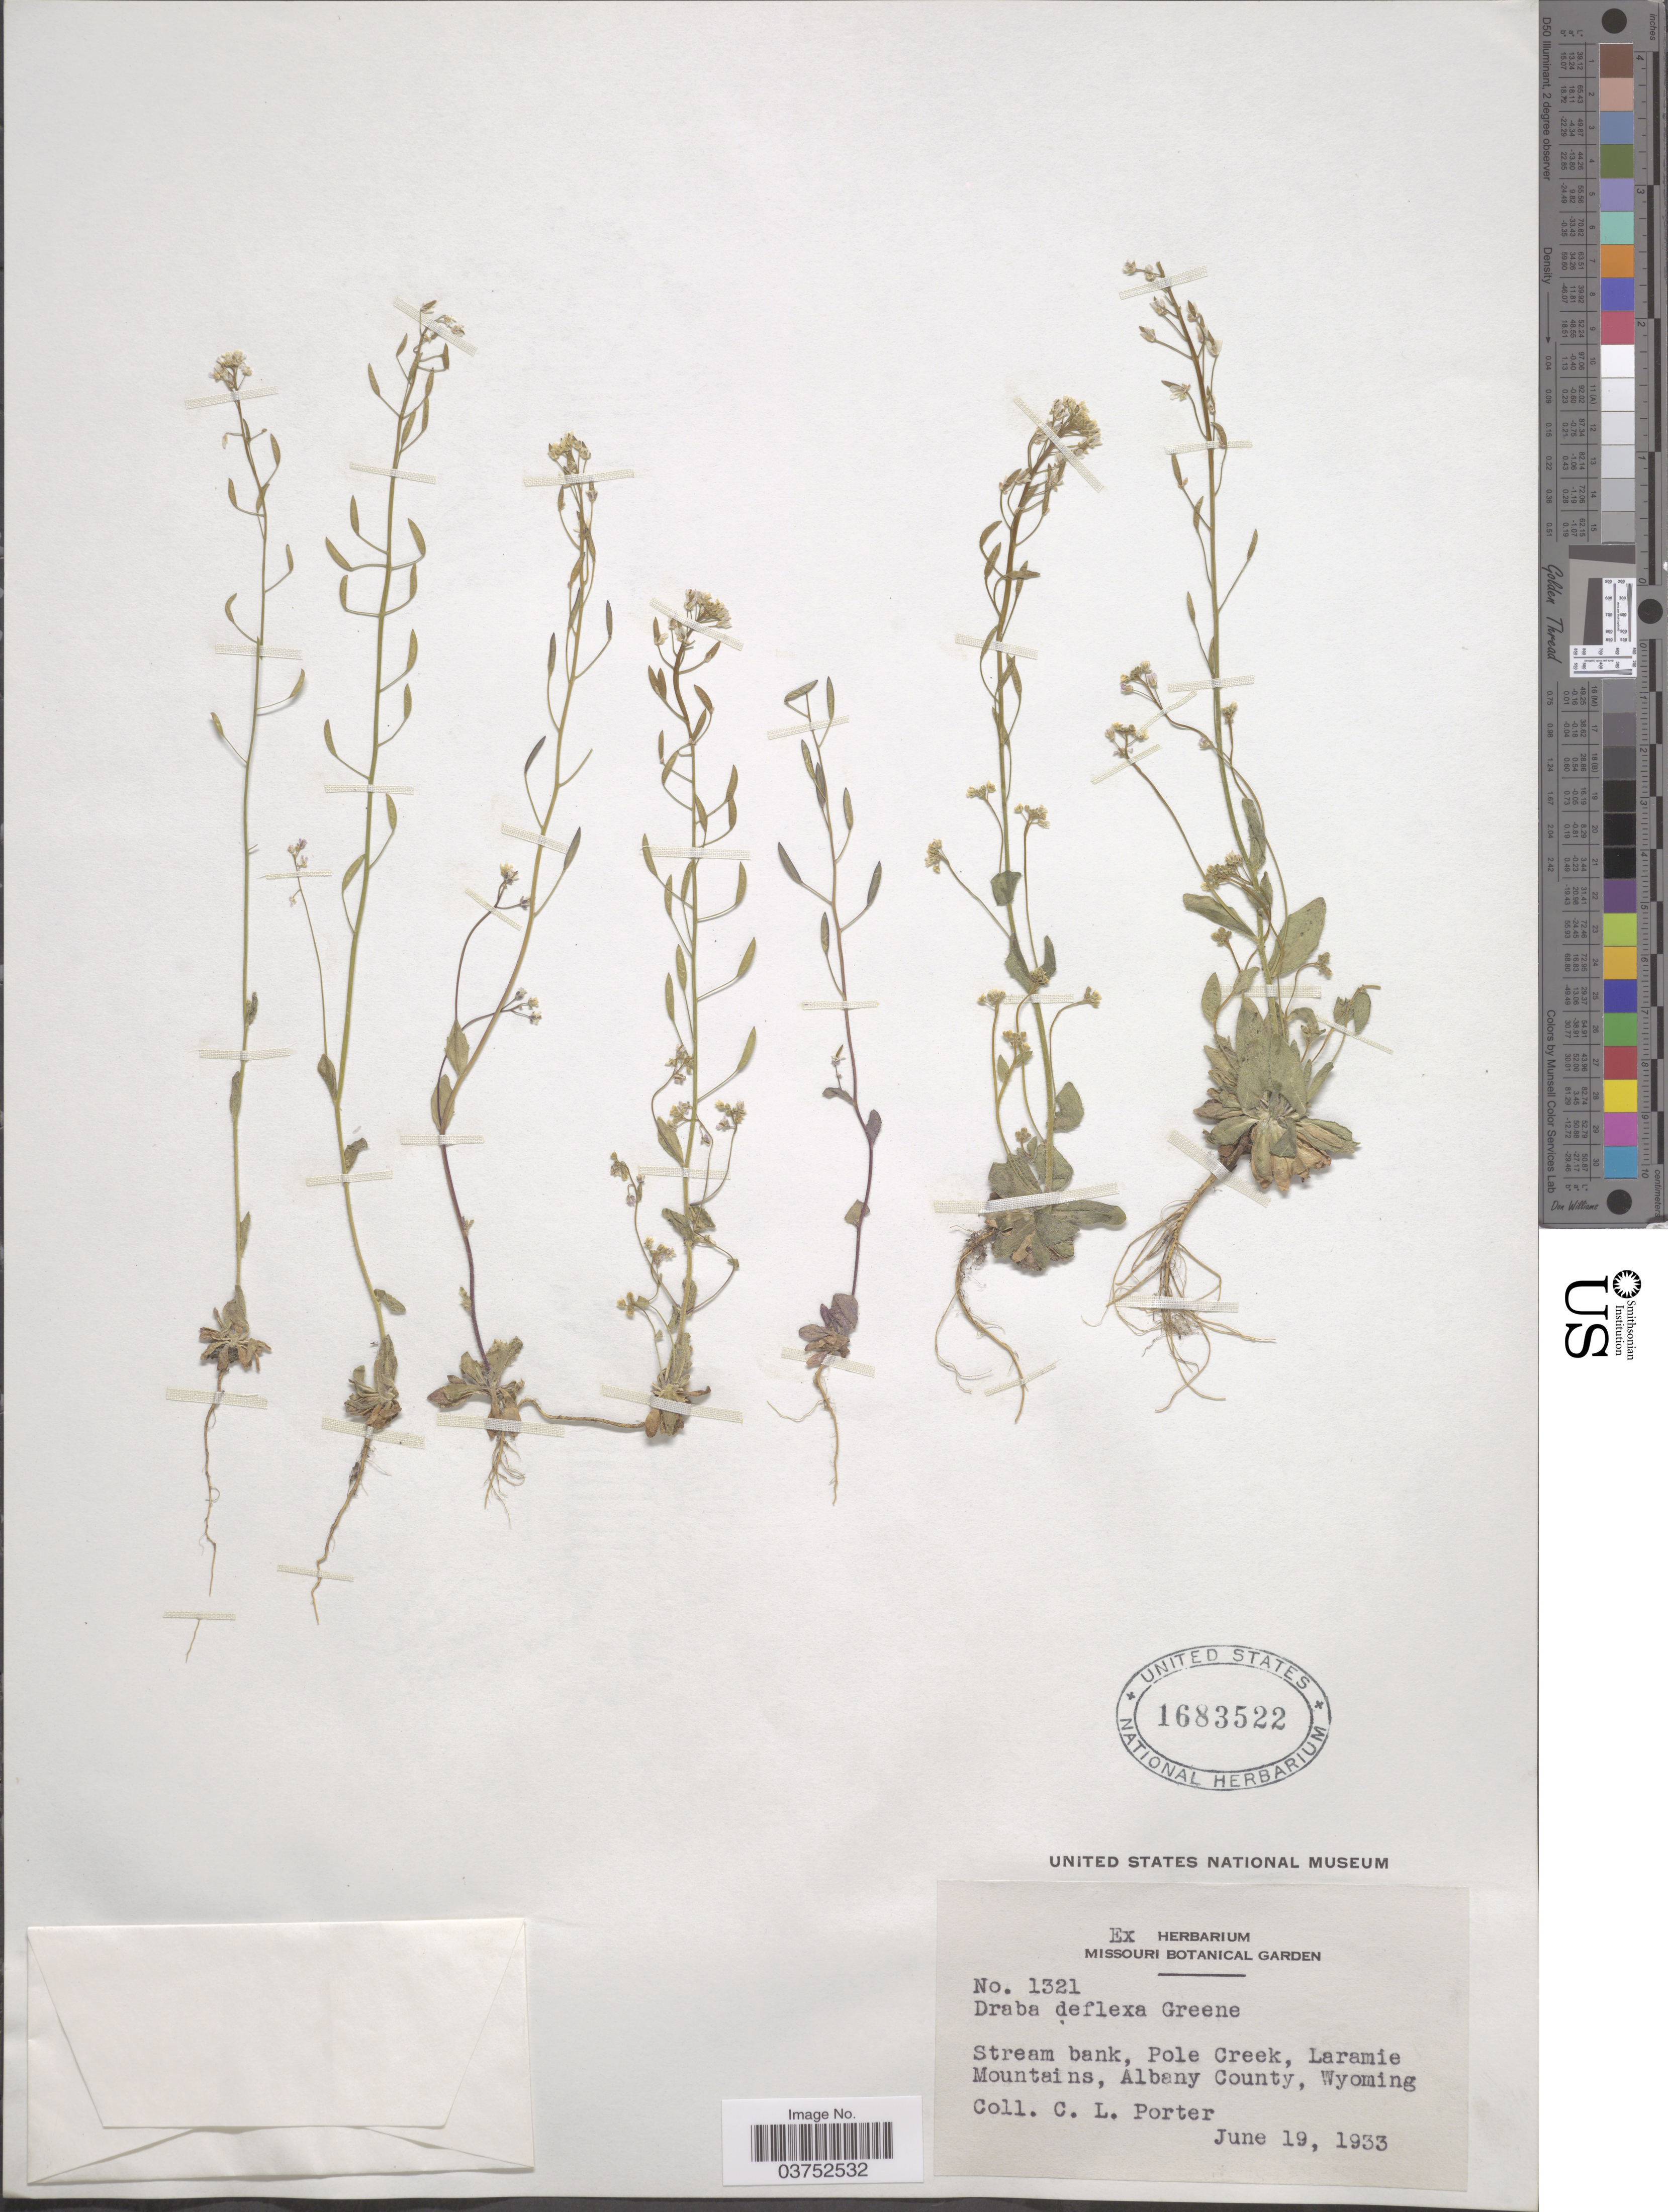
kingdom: Plantae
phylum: Tracheophyta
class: Magnoliopsida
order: Brassicales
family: Brassicaceae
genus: Draba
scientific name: Draba stenoloba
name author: Ledeb.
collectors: C. L. Porter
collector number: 1321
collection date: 1933-06-19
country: United States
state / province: Wyoming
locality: Stream bank, Pole Creek, Laramie Mountains, Albany County.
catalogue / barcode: US 1683522